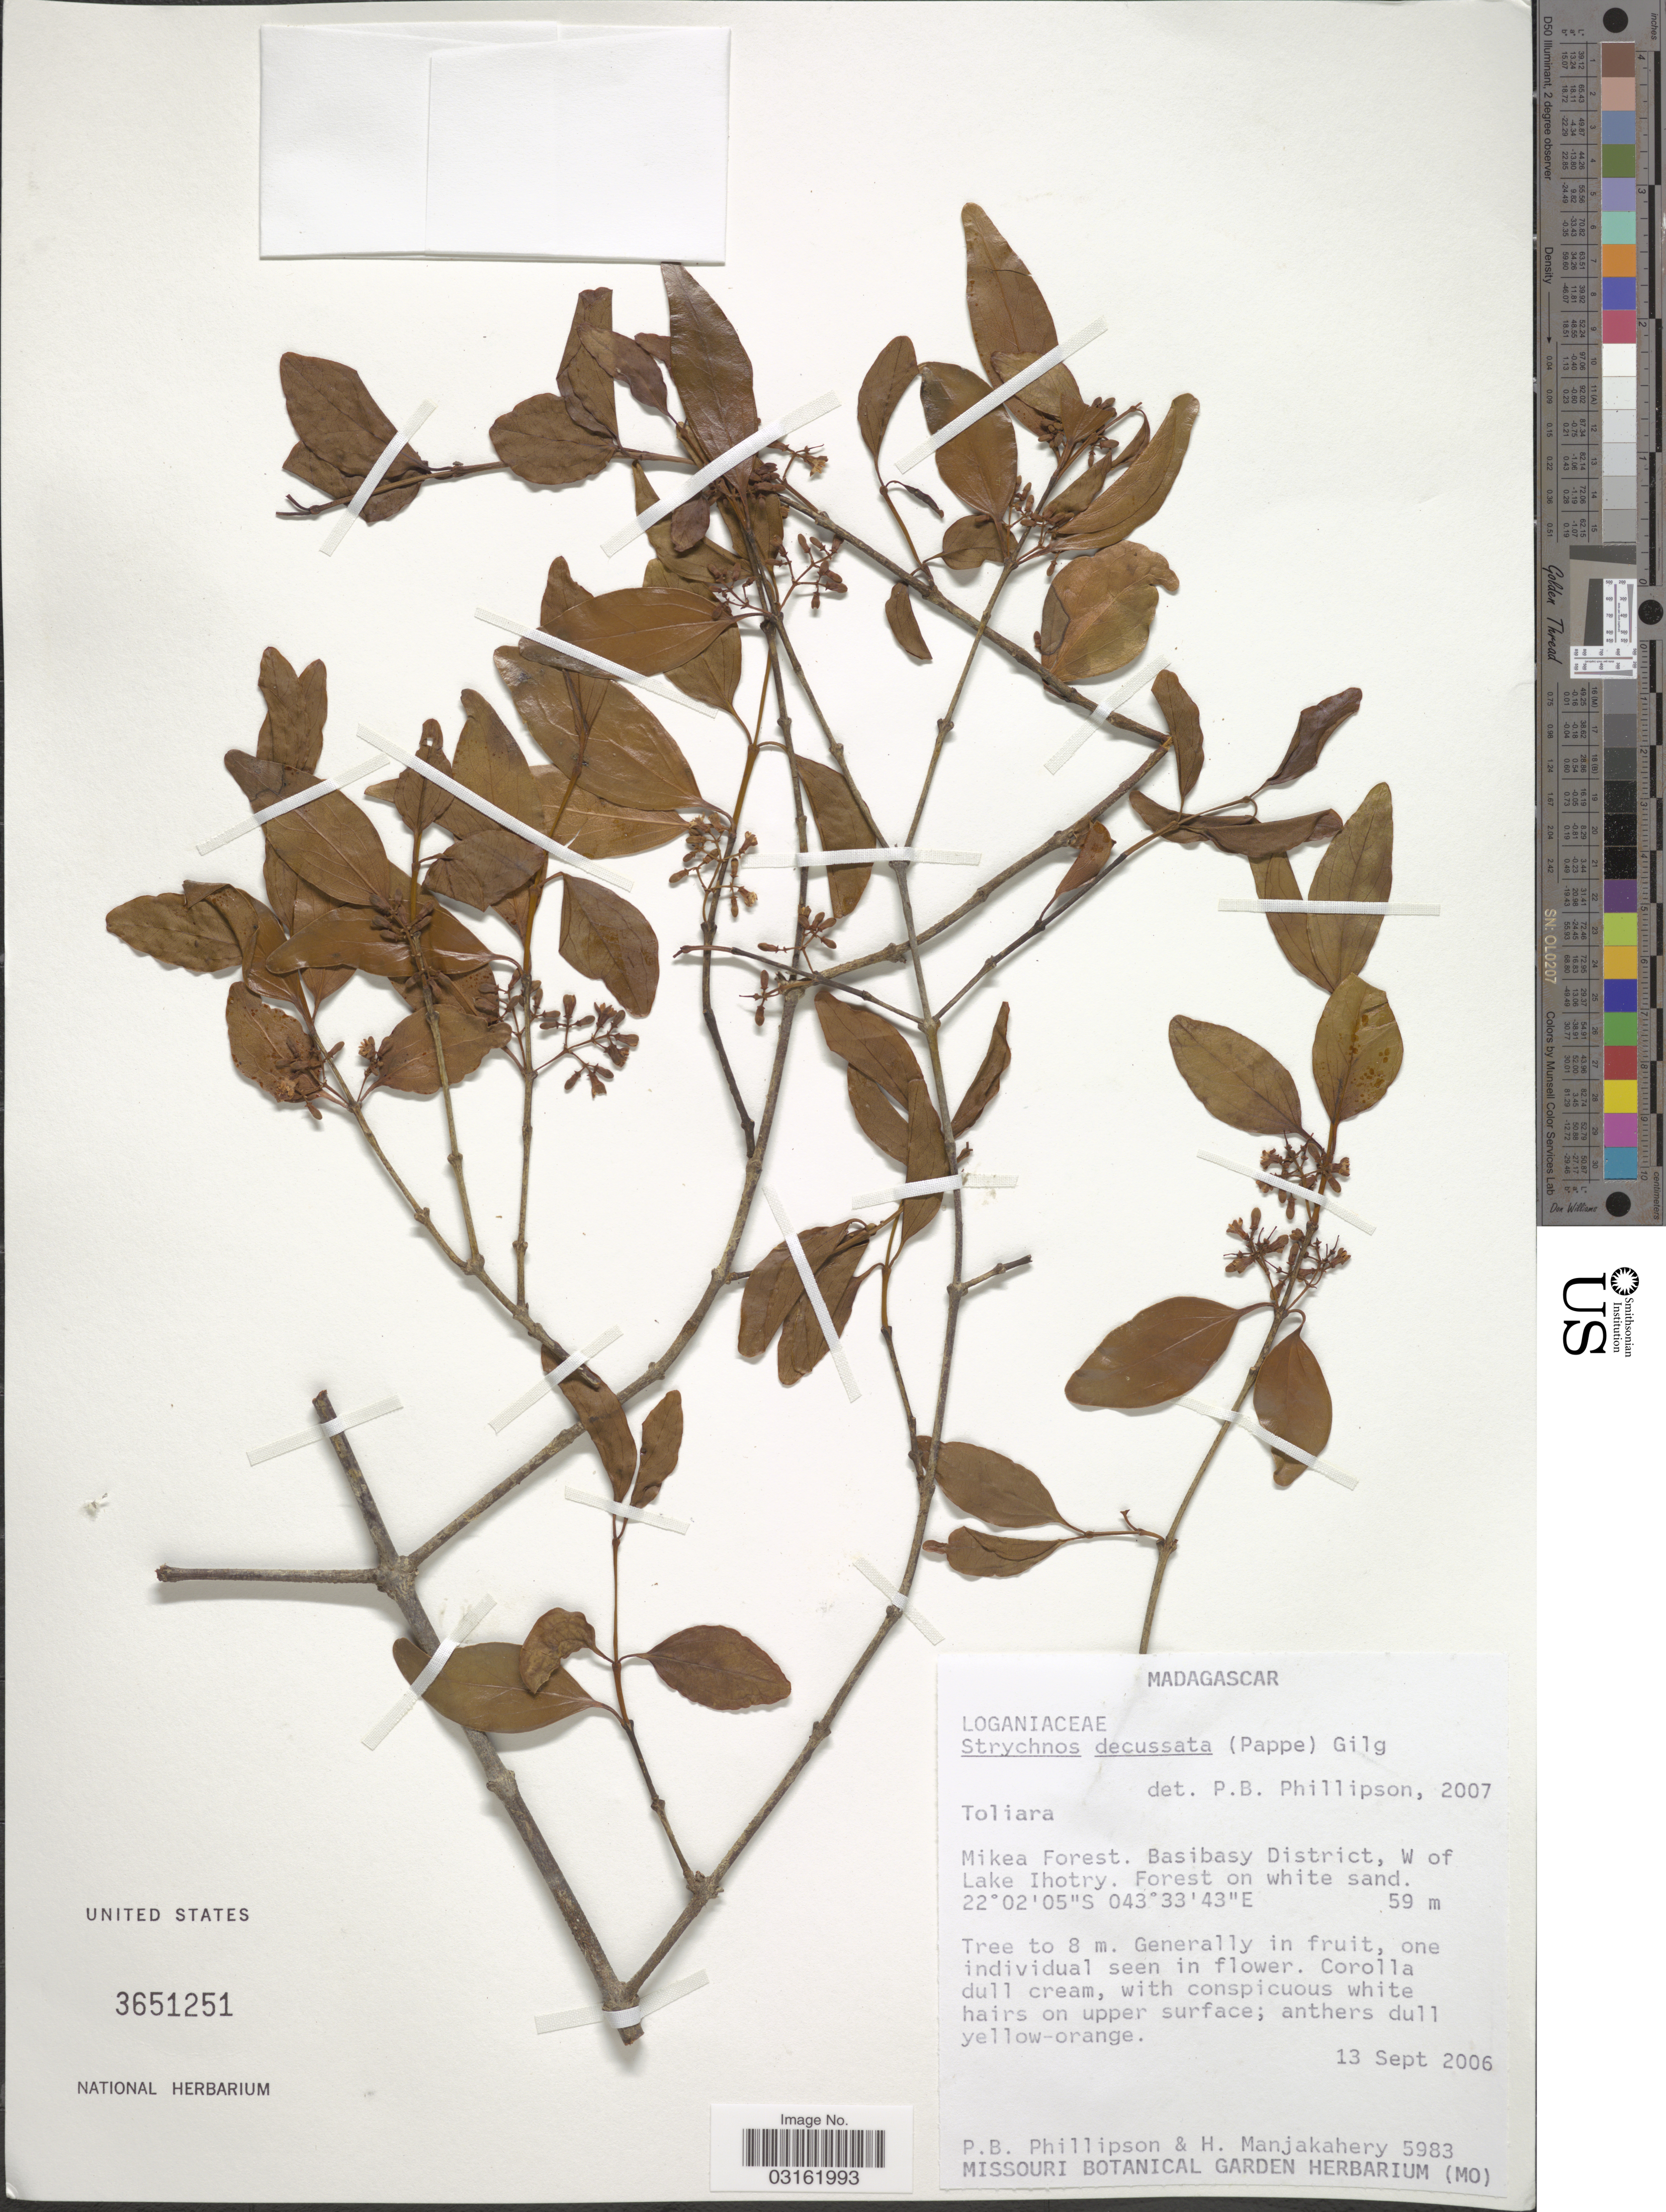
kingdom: Plantae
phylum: Tracheophyta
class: Magnoliopsida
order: Gentianales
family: Loganiaceae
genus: Strychnos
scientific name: Strychnos decussata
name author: (Pappe) Gilg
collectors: P. B. Phillipson & H. N. Manjakahery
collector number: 5983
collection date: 2006-09-13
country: Madagascar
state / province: Atsimo-Andrefana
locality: Mikea Forest. Basibasy District, W of lake Ihotry.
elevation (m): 59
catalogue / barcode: US 3651251